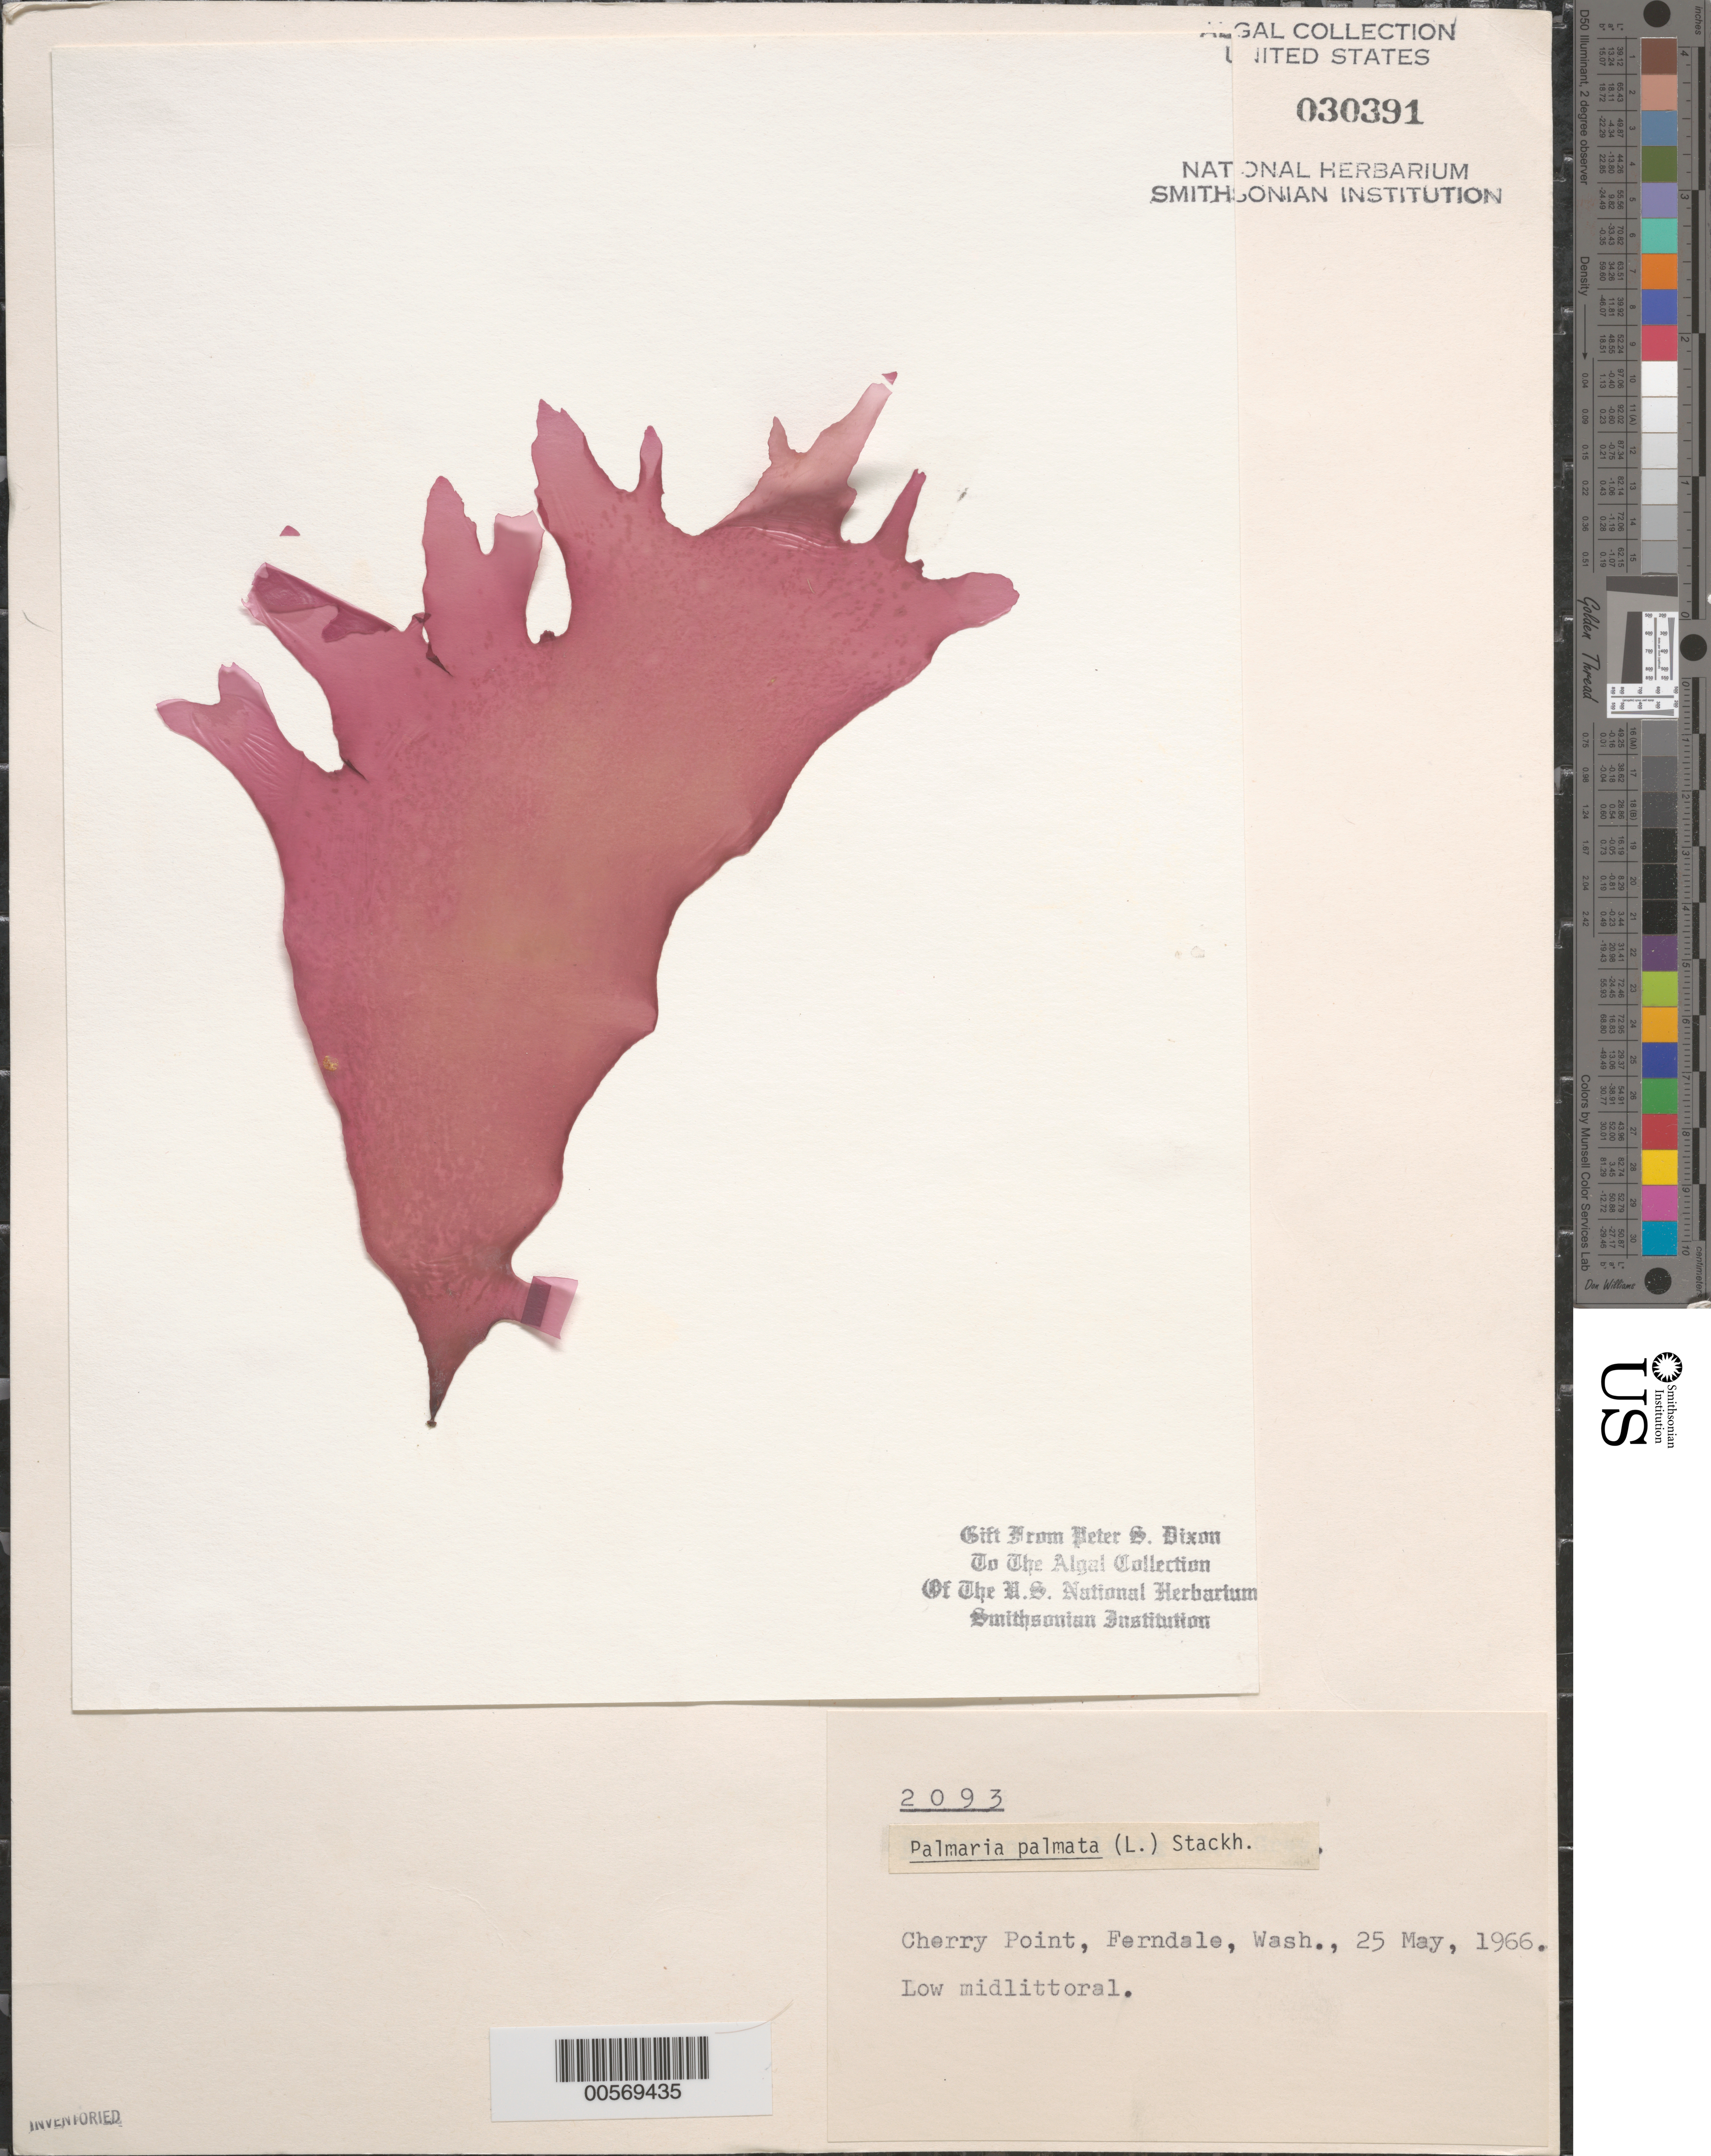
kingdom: Plantae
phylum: Rhodophyta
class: Florideophyceae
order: Palmariales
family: Palmariaceae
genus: Palmaria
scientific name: Palmaria palmata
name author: (L.) F. Weber & D. Mohr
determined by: Dixon, P. S.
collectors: P. S. Dixon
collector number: PSD 2093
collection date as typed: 25 May 1966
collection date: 1966-05-25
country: United States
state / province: Washington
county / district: Whatcom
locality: Cherry Point, Ferndale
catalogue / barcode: US 30391